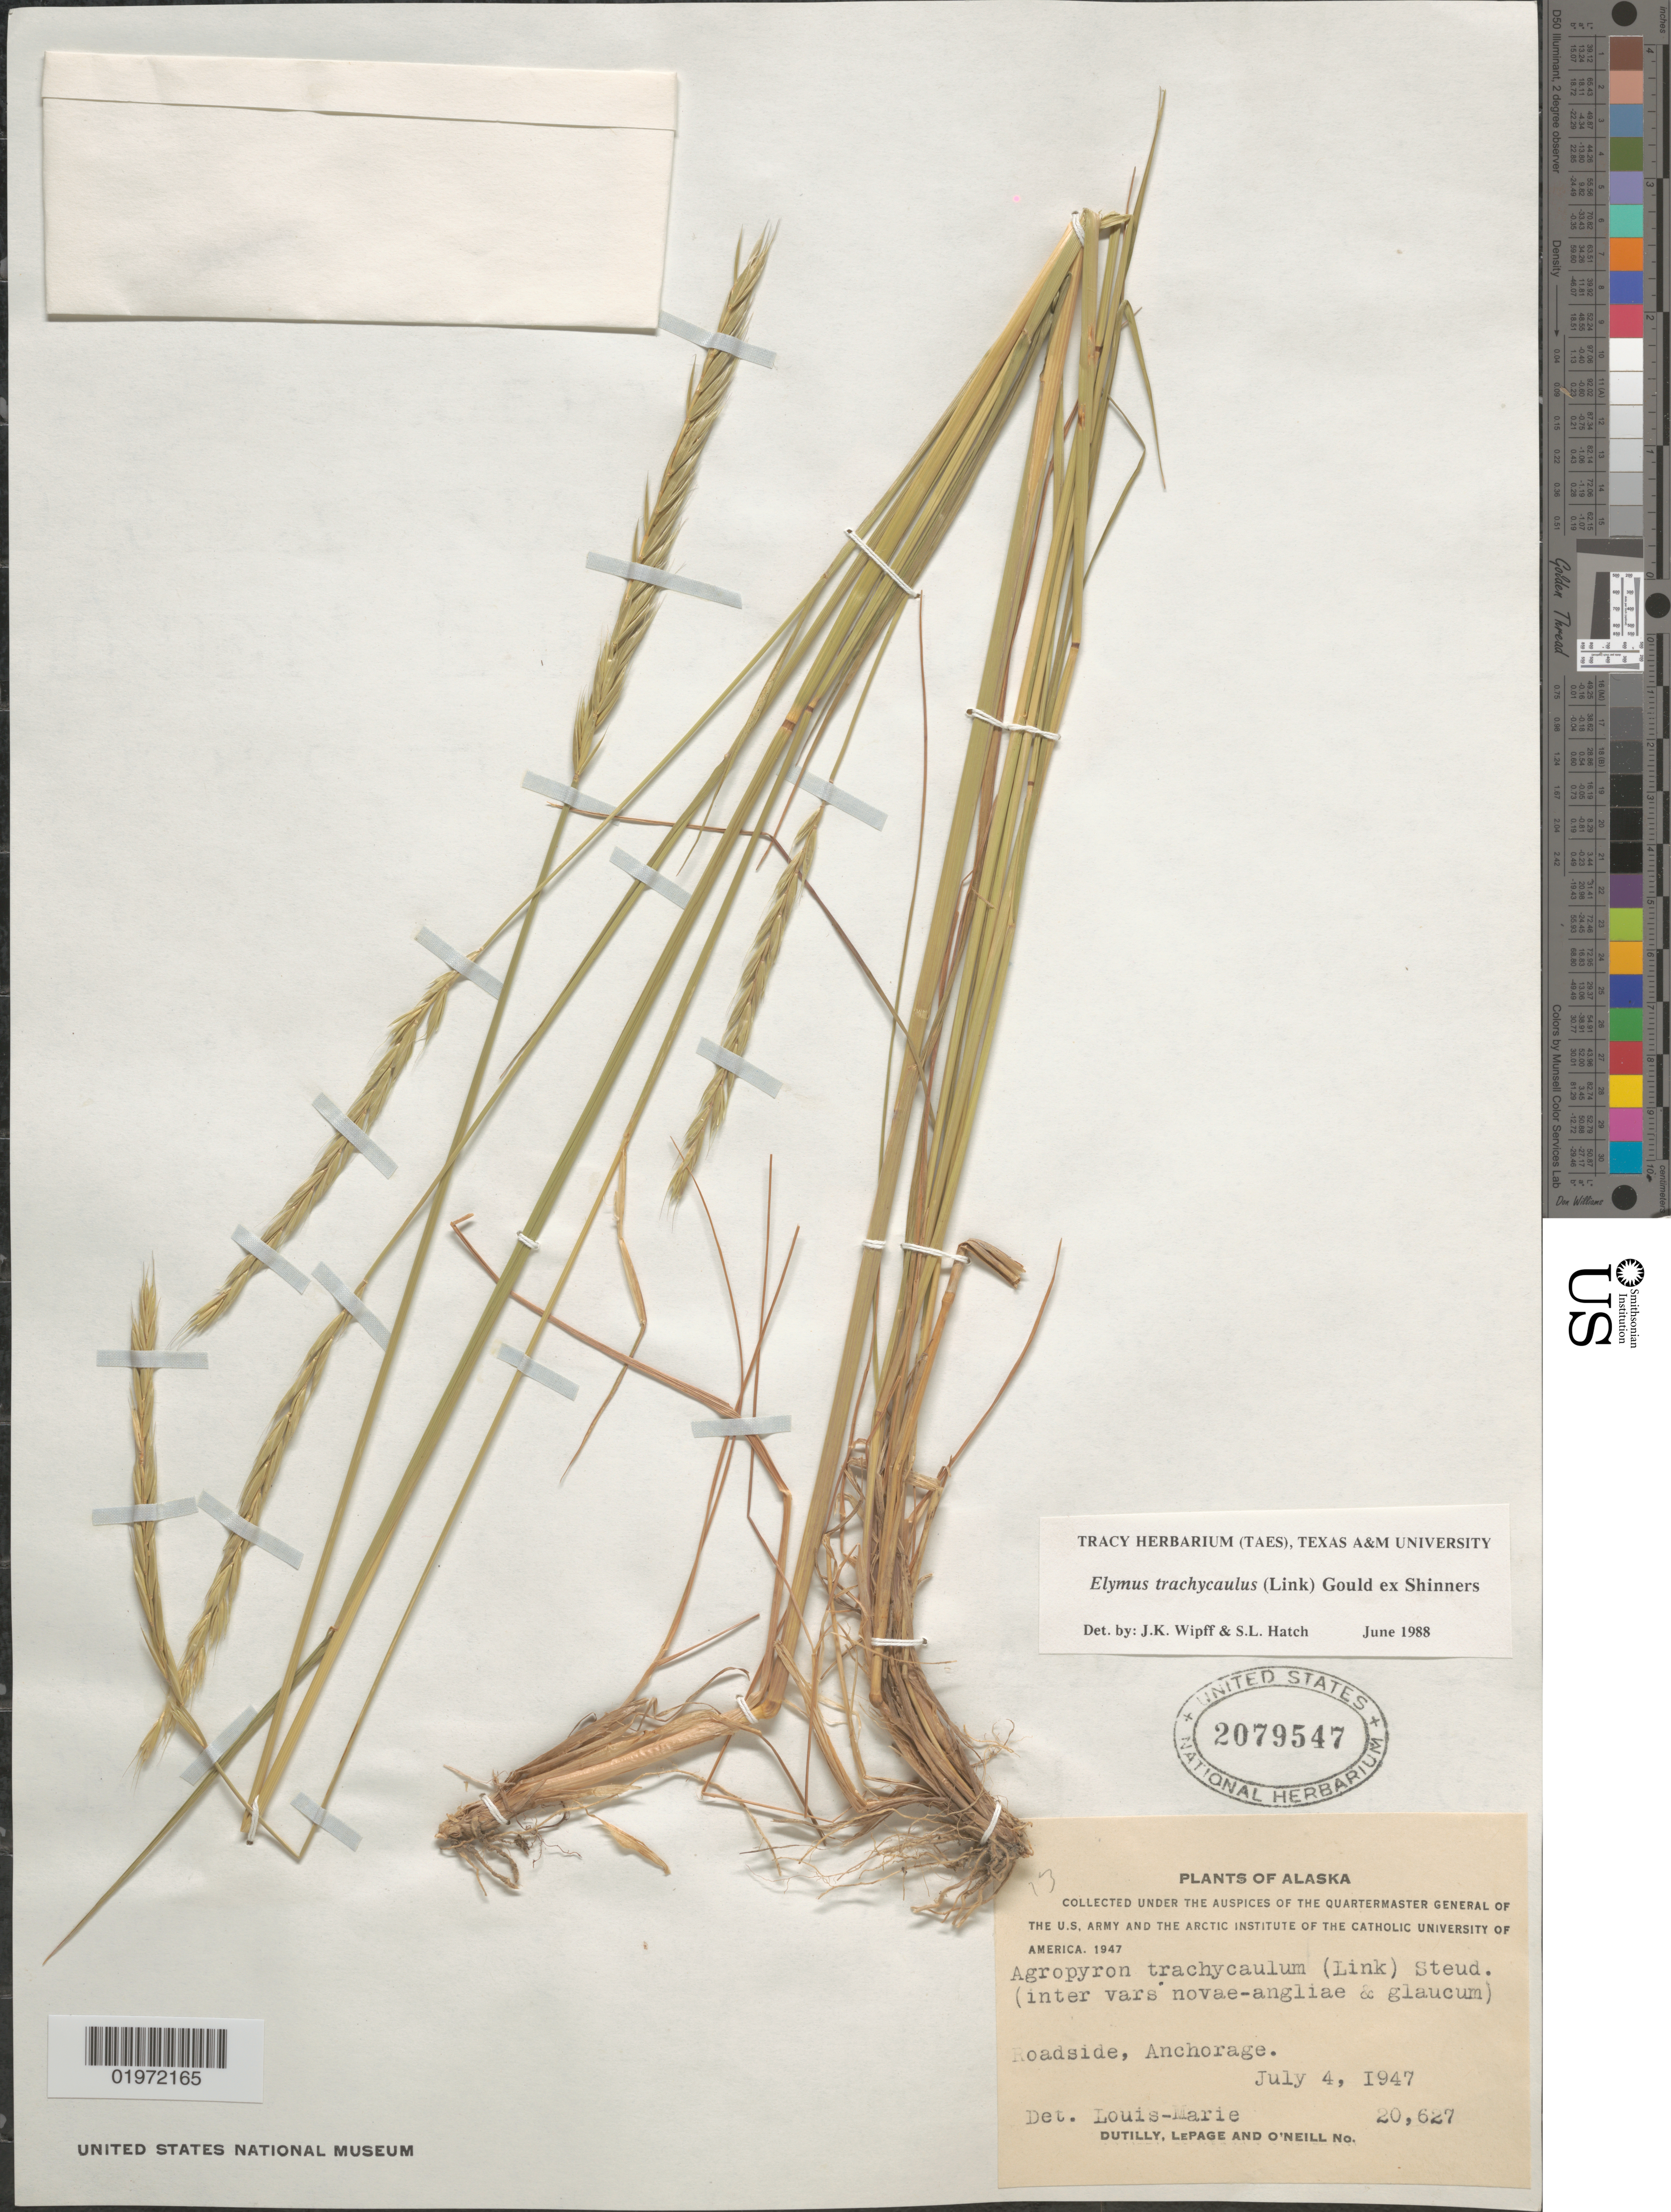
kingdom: Plantae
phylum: Tracheophyta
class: Liliopsida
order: Poales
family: Poaceae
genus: Elymus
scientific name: Elymus trachycaulus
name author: (Link) Gould ex Shinners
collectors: -. Dutilly, -. LePage & -. O'Neill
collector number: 20627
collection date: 1947-07-04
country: United States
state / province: Alaska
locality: Roadside, Anchorage.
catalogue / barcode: US 2079547